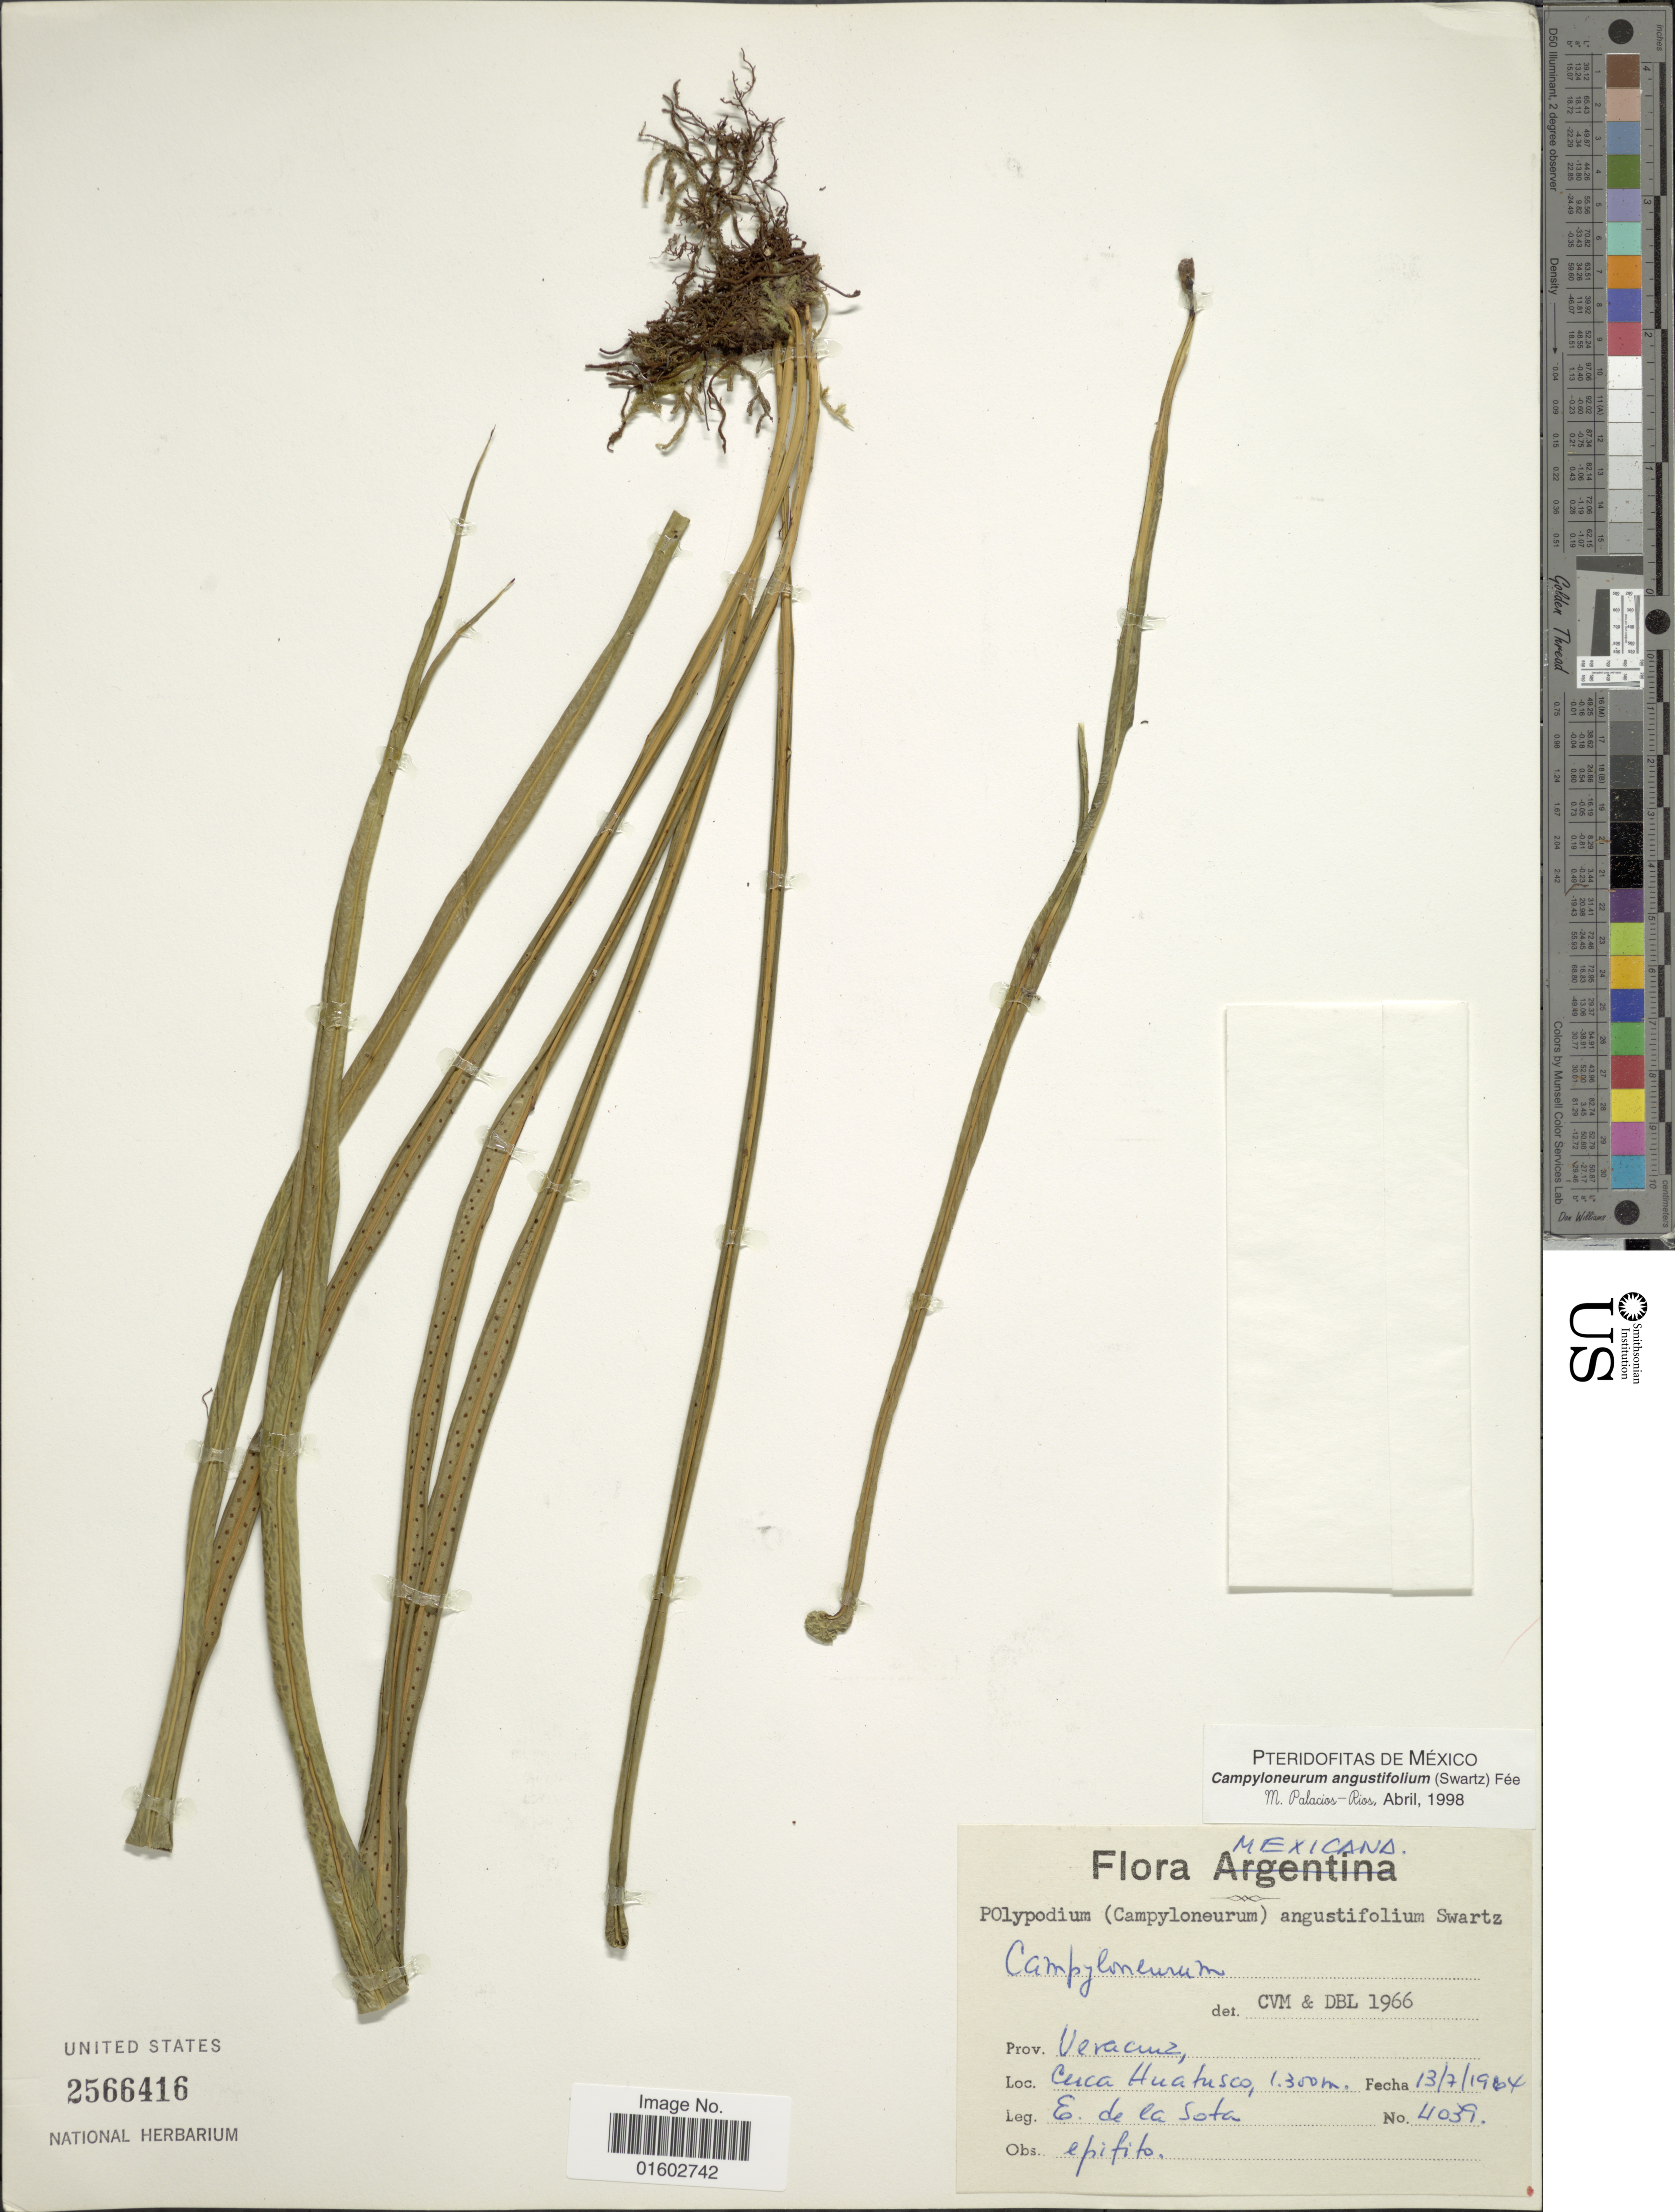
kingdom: Plantae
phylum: Tracheophyta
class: Polypodiopsida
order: Polypodiales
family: Polypodiaceae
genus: Campyloneurum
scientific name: Campyloneurum angustifolium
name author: (Sw.) Fée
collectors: E. R. de la Sota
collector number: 4031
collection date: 1914-07-13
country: Mexico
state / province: Veracruz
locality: Veracruz, Cerca Huatusco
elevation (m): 1300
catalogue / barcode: US 2566416